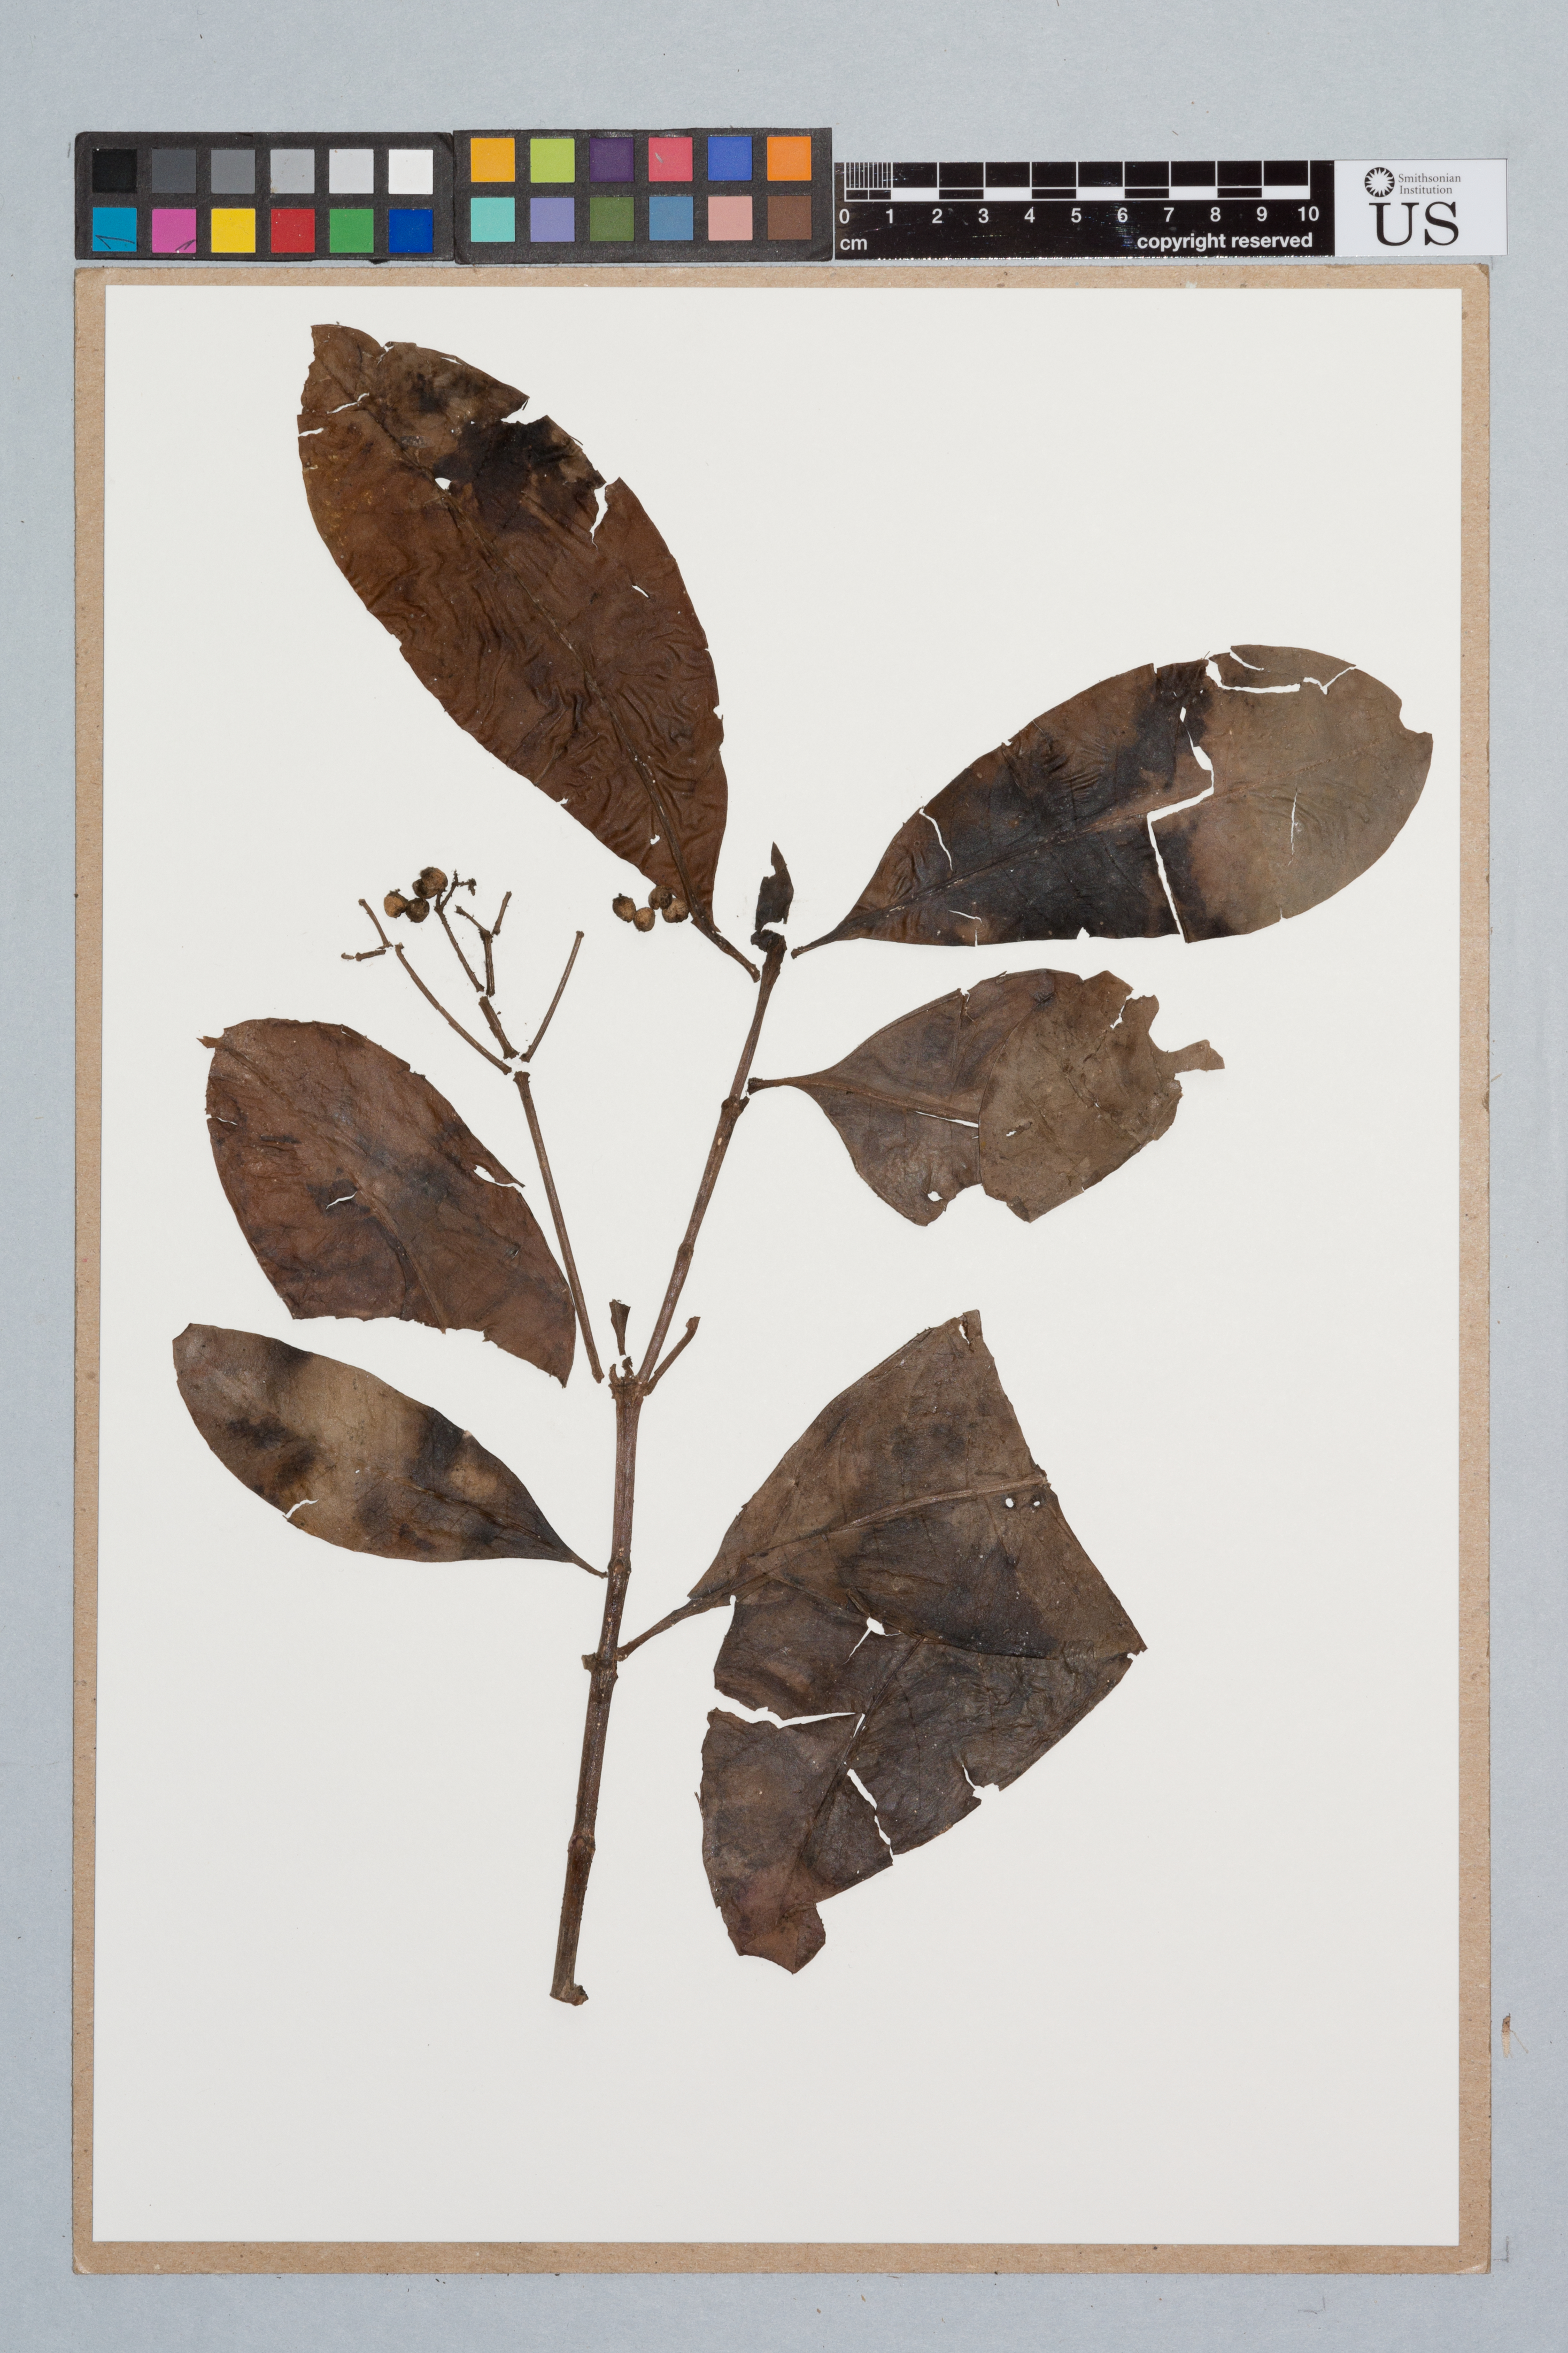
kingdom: Plantae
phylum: Tracheophyta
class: Magnoliopsida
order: Gentianales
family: Rubiaceae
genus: Psychotria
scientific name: Psychotria anceps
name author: Kunth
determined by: Taylor, Charlotte M.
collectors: T. Henkel, R. Williams & H. Scrase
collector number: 2546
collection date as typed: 14 August 1993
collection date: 1993-08-14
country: Guyana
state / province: U. Demerara-Berbice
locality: Berbice savanna near Takama Army Base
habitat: Savanna - forest mosaic on white sand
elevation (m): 100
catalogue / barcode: US 3393253